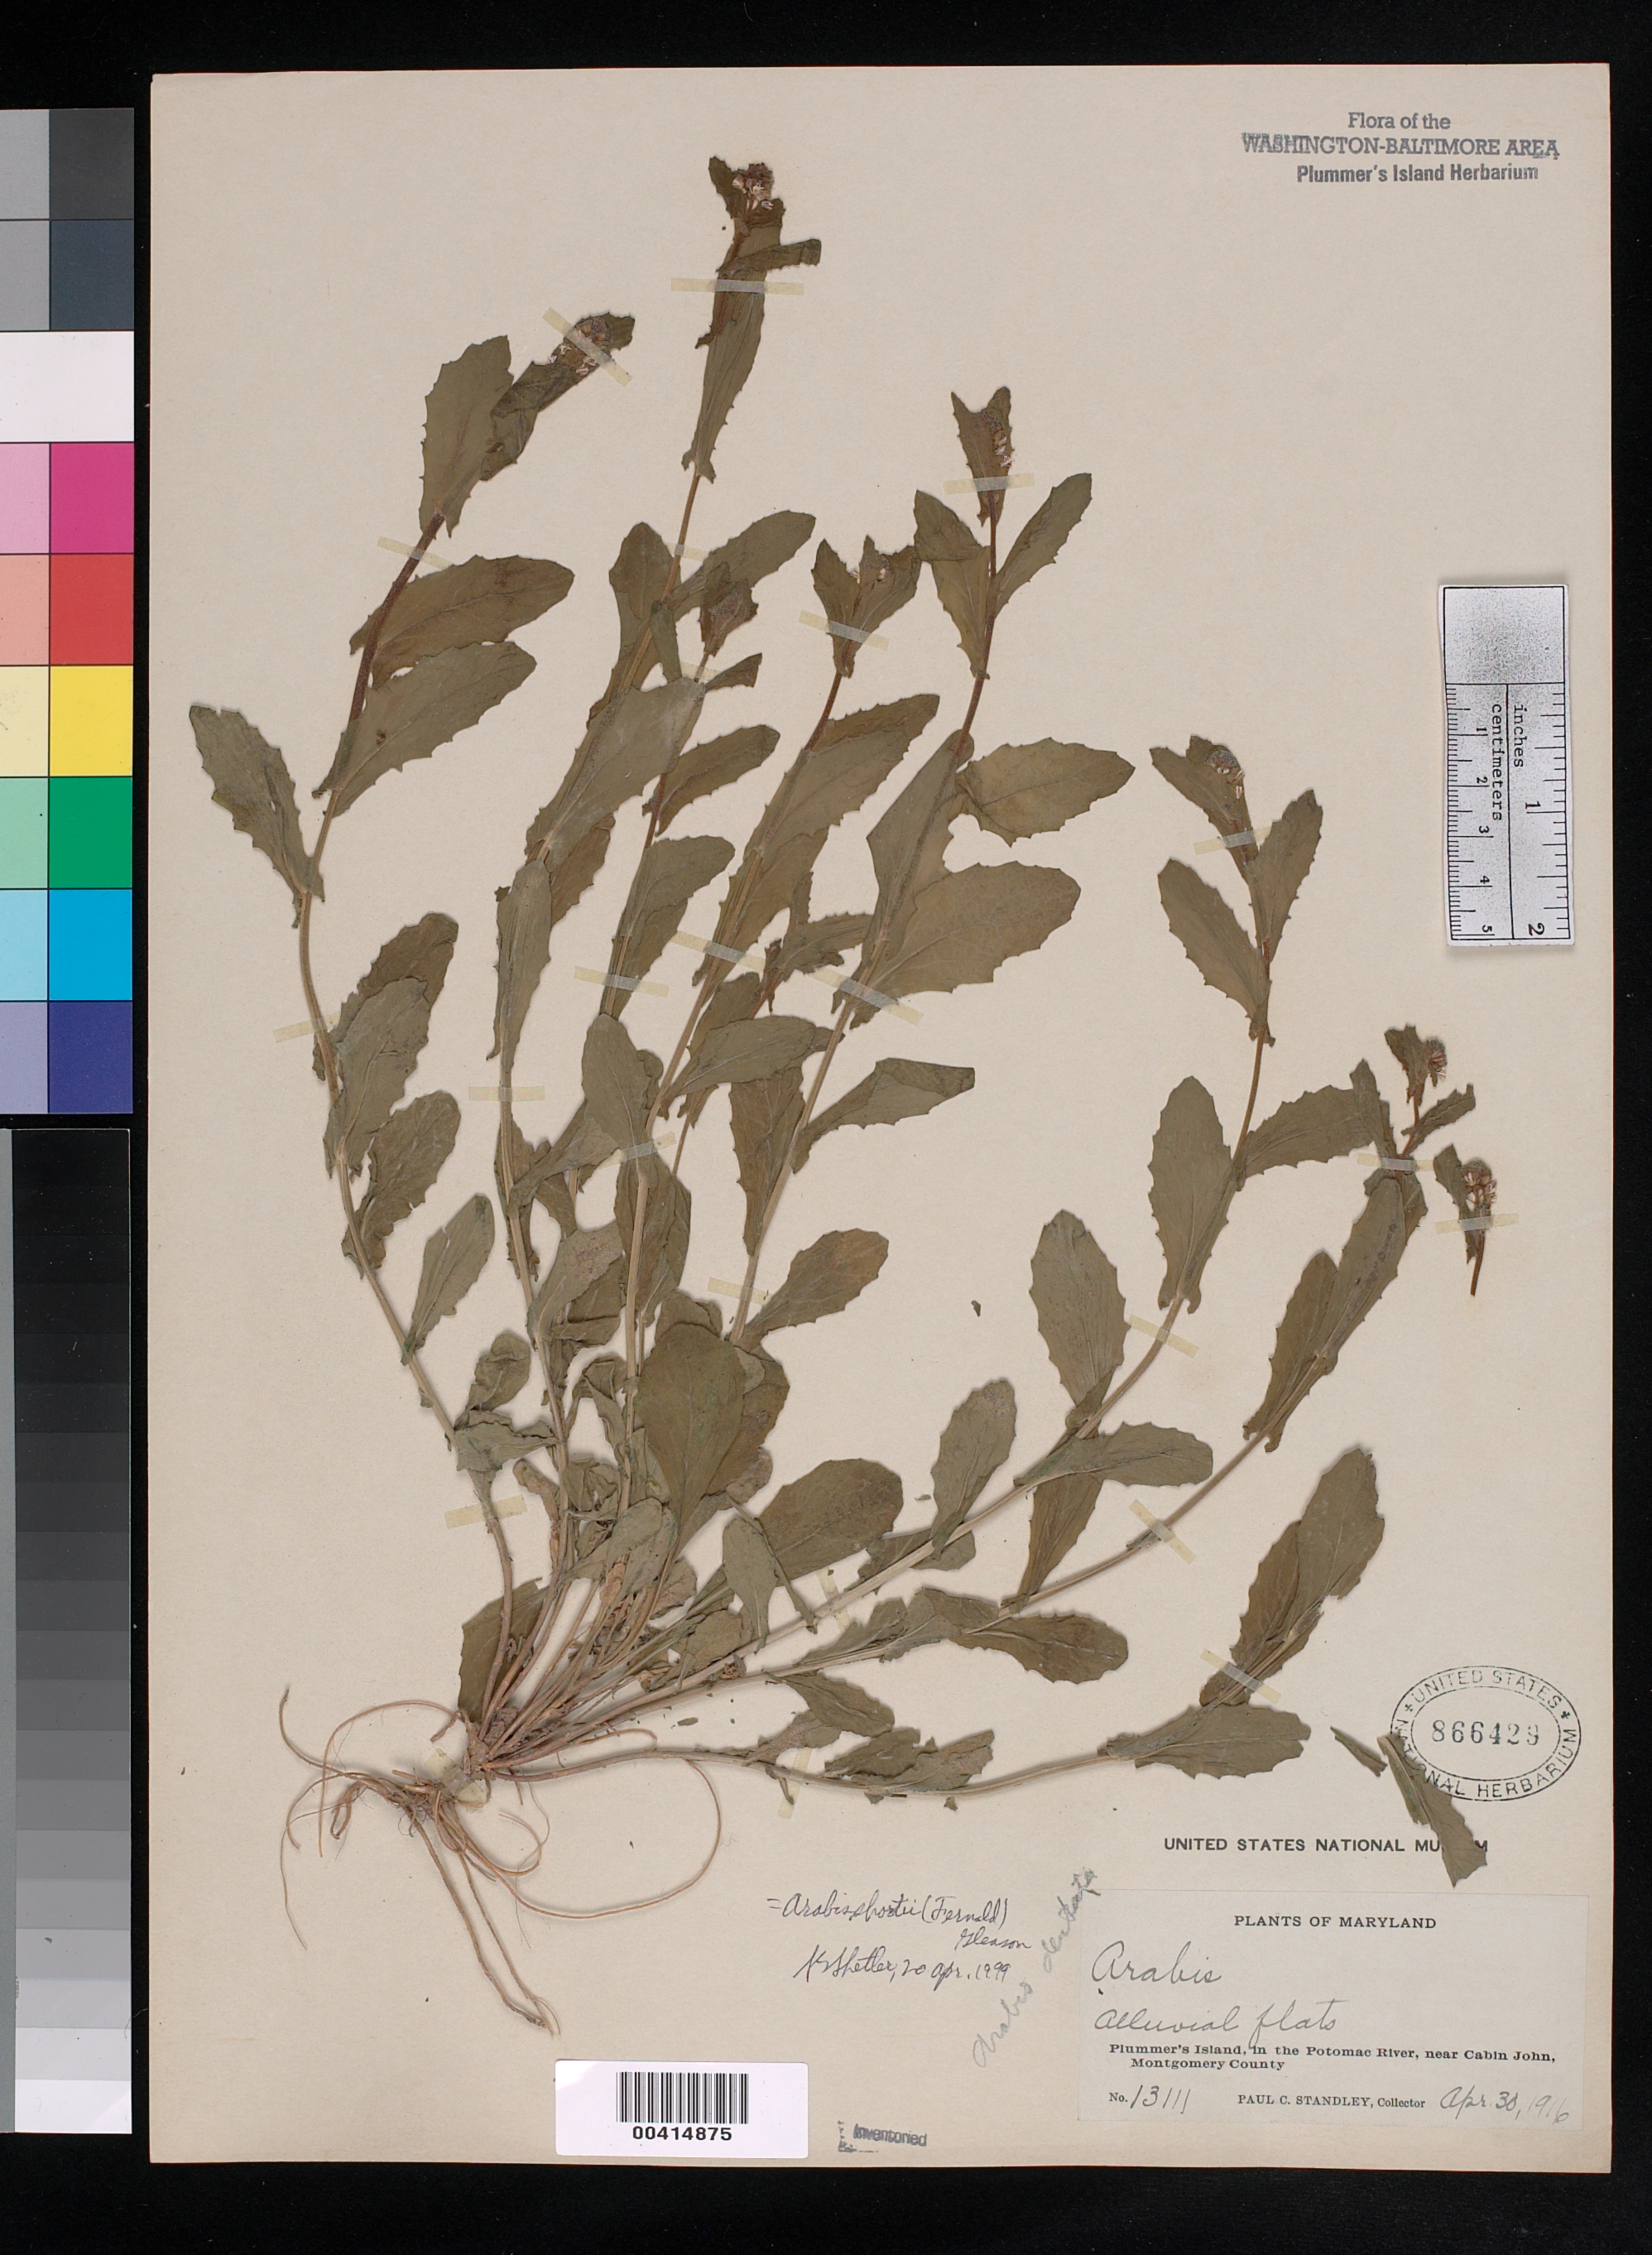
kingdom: Plantae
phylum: Tracheophyta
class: Magnoliopsida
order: Brassicales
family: Brassicaceae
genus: Boechera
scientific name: Boechera shortii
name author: (Fernald) Al-Shehbaz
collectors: P. C. Standley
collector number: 13111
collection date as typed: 30 Apr 1916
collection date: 1916-04-30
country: United States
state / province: Maryland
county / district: Montgomery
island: Plummers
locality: Plummer's Island Plummers Island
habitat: Alluvial flats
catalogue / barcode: US 866429